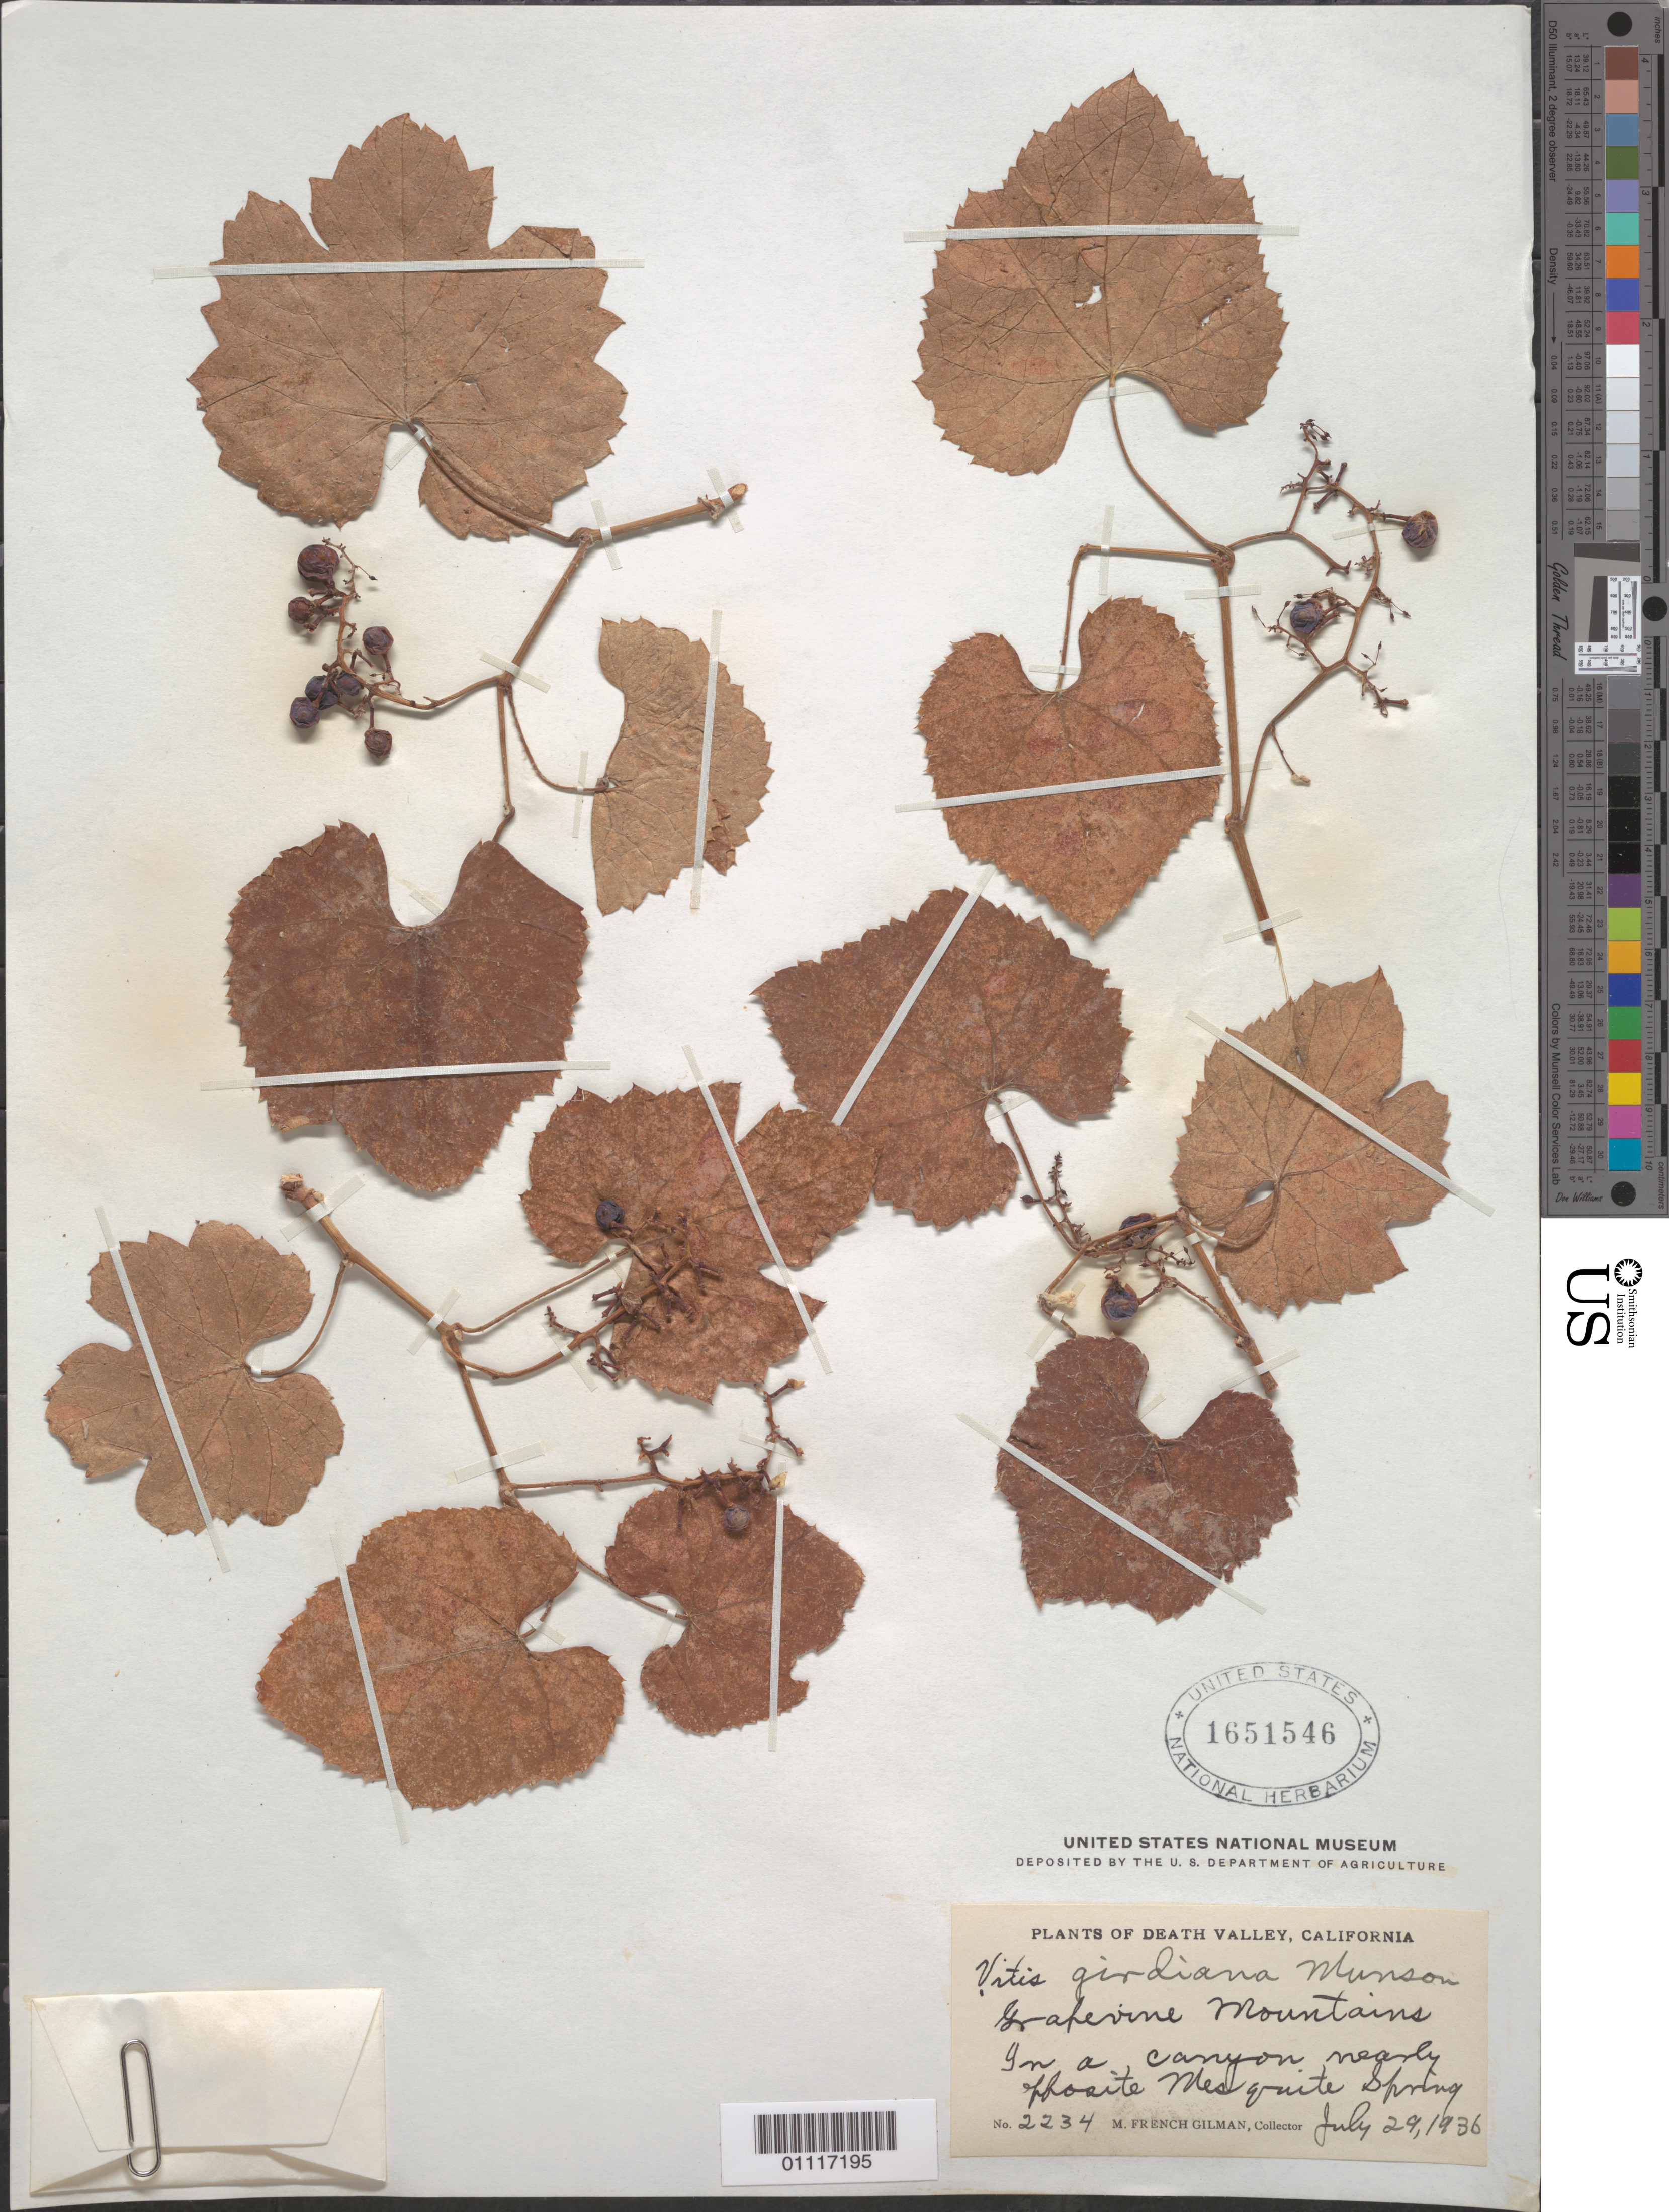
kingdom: Plantae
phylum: Tracheophyta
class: Magnoliopsida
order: Vitales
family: Vitaceae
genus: Vitis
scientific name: Vitis girdiana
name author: Munson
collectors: M. F. Gilman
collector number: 2234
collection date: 1936-07-29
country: United States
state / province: California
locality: Grapervine Mountains, in a canyon mearly offsite Mesquite Spring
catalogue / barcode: US 1651546